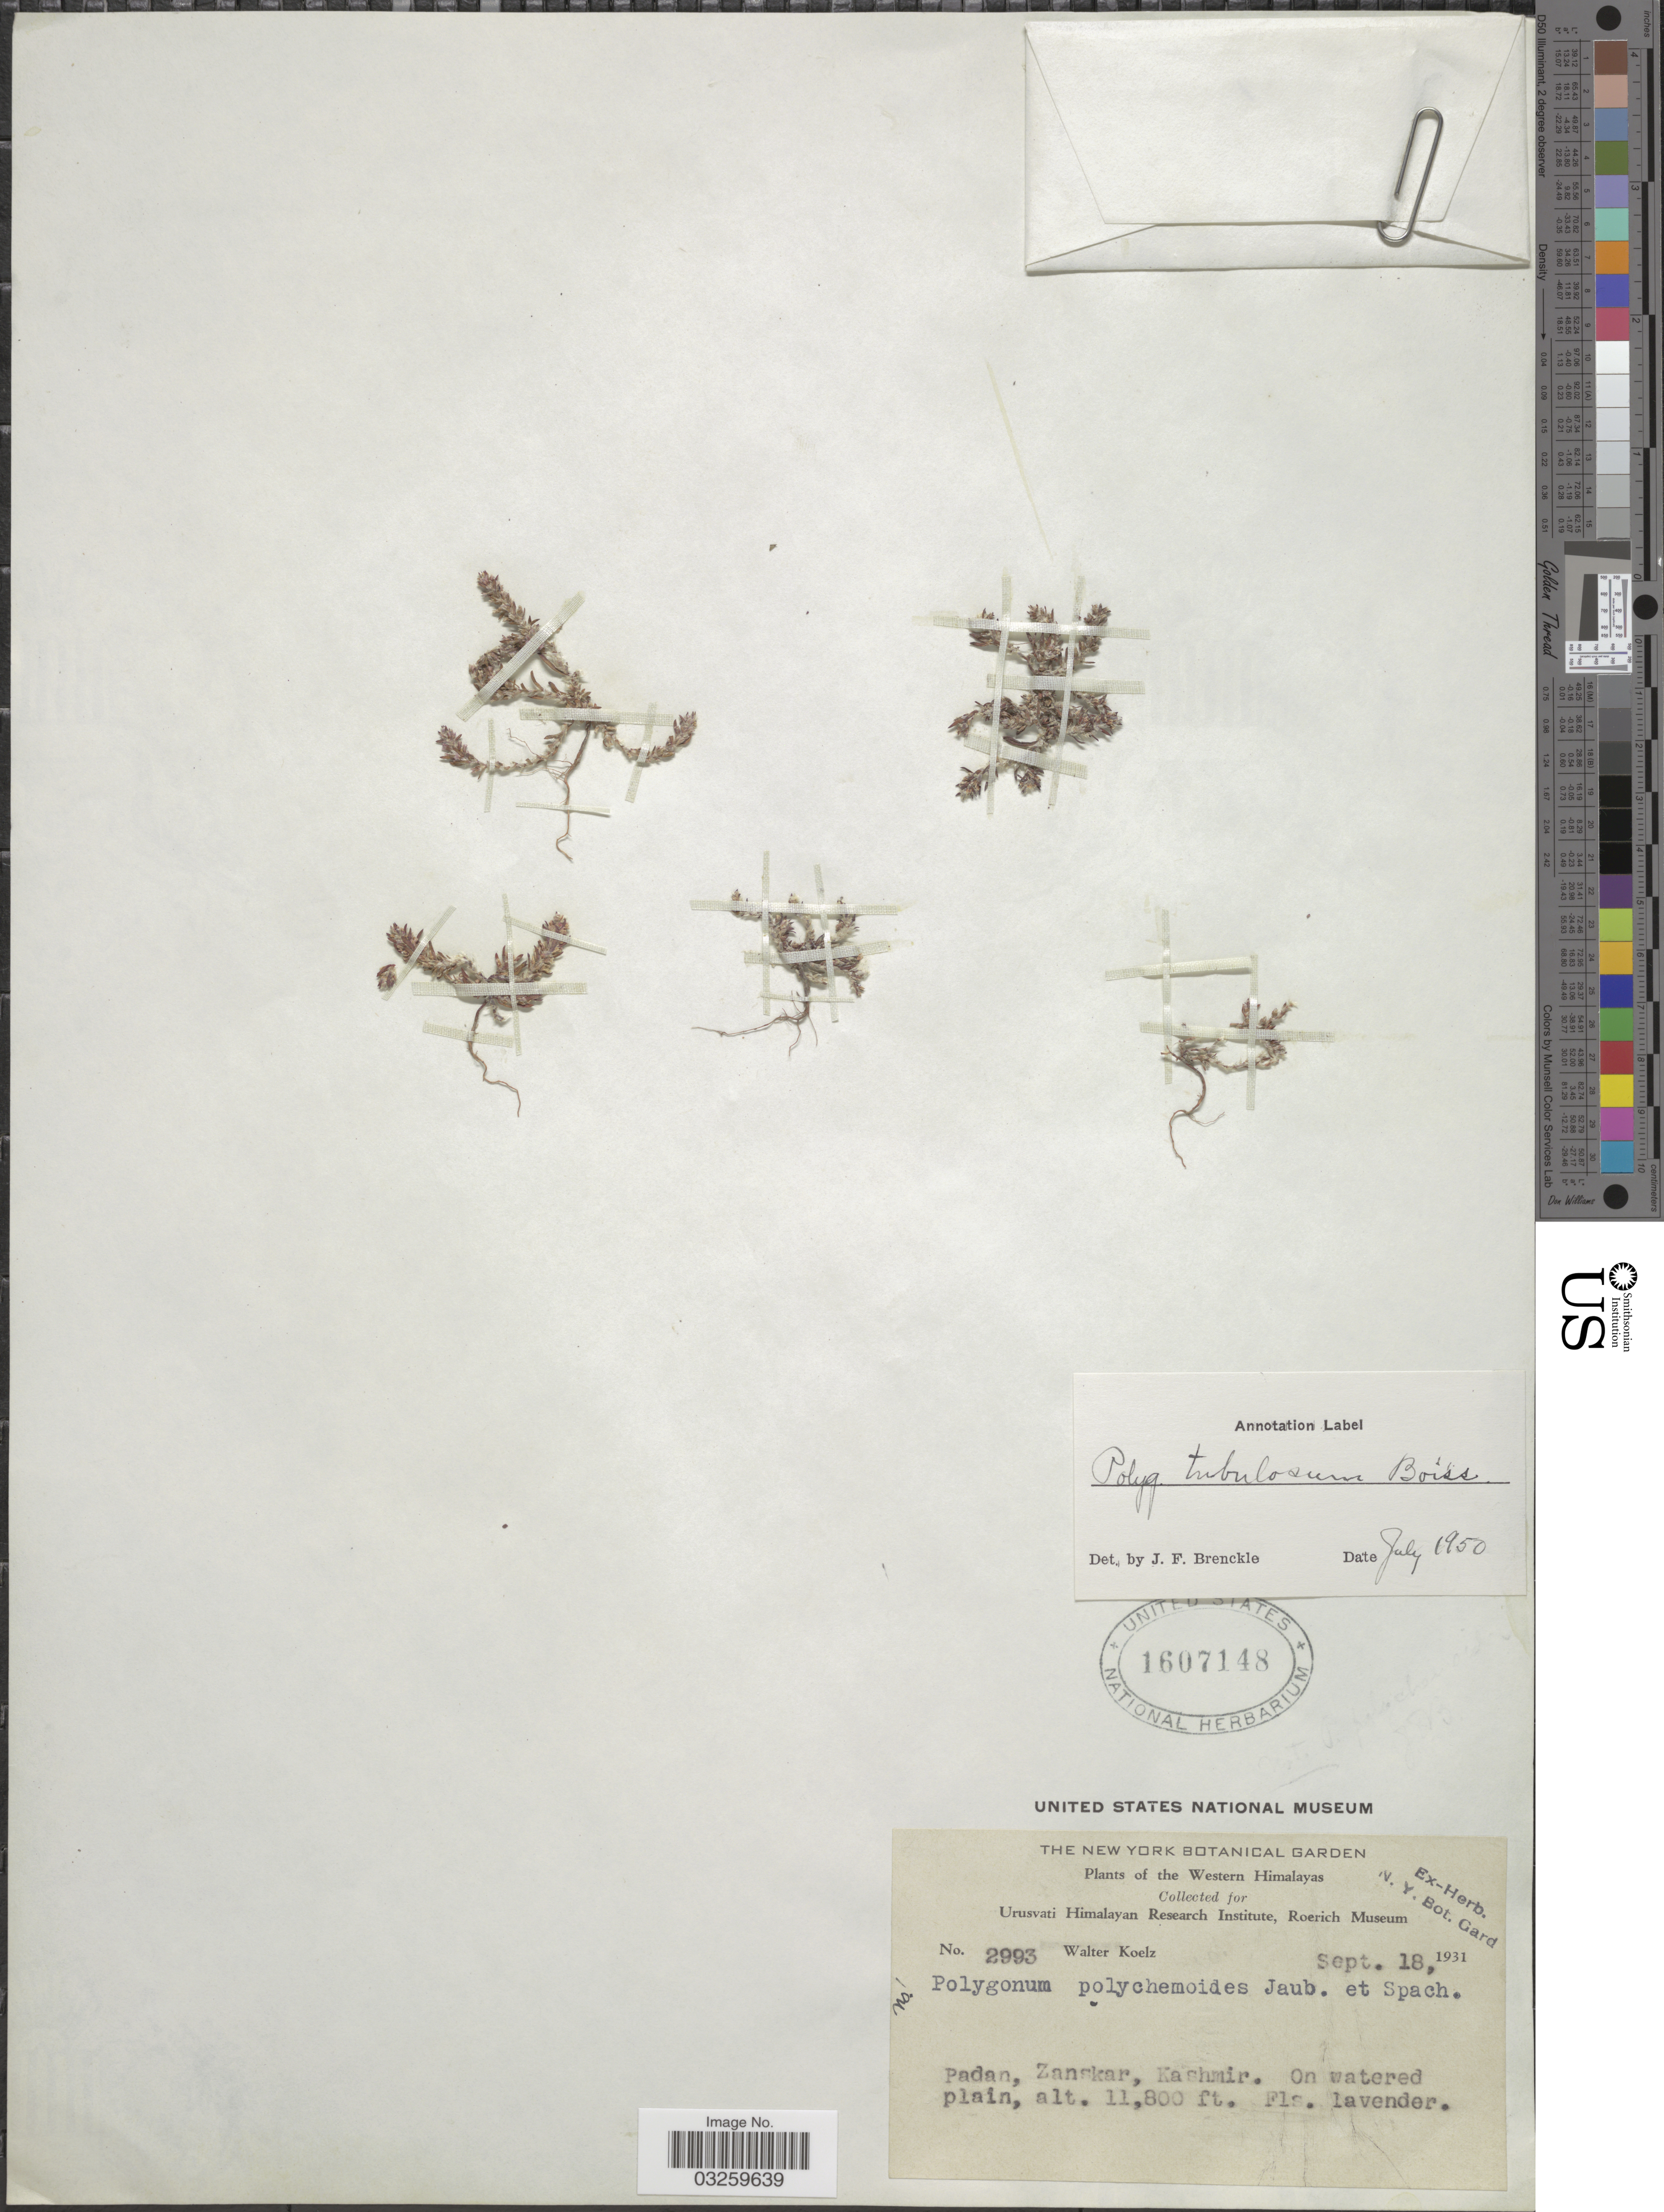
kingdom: Plantae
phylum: Tracheophyta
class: Magnoliopsida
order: Caryophyllales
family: Polygonaceae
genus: Polygonum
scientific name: Polygonum tubulosum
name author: Boiss.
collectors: W. N. Koelz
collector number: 2993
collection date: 1931-09-18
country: India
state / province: Jammu and Kashmir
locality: Western Himalayas. Padan, Zanskar, Kashmir.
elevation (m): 3597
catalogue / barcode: US 1607148